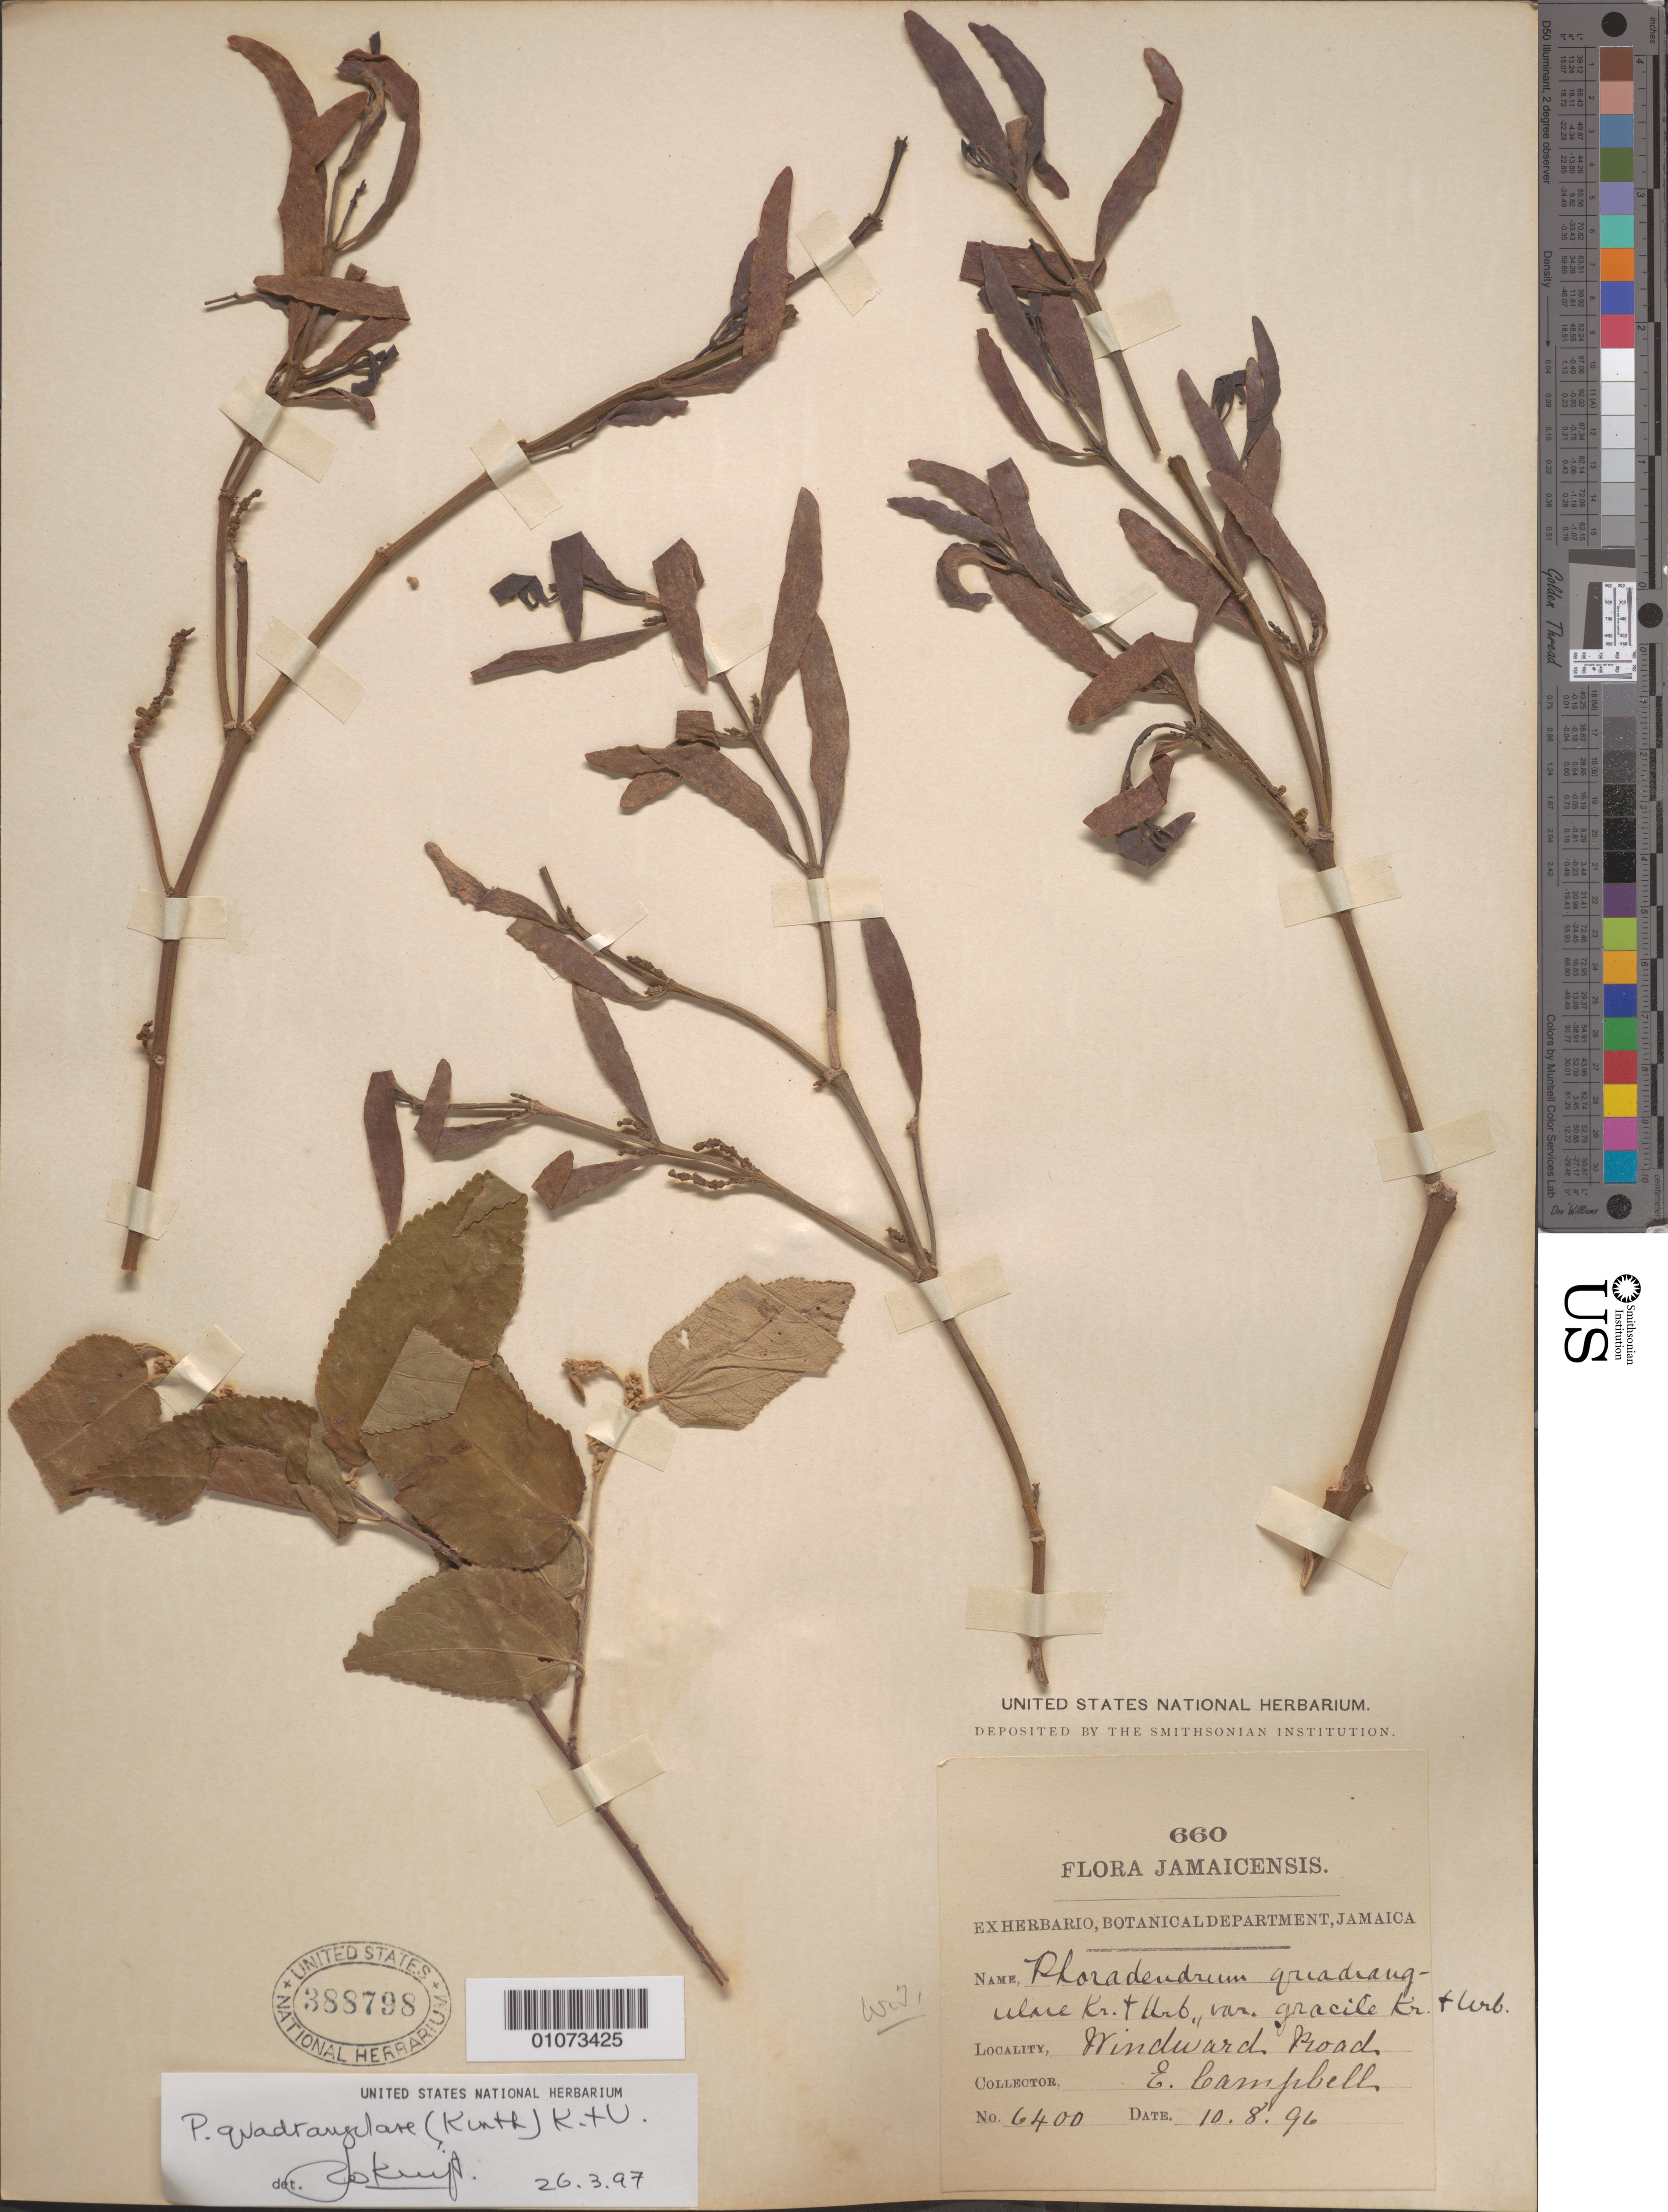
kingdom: Plantae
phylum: Tracheophyta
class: Magnoliopsida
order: Santalales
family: Viscaceae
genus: Phoradendron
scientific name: Phoradendron quadrangulare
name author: (Kunth) Griseb.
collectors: E. Campbell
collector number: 6400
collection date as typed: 10 Aug 1896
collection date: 1896-08-10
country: Jamaica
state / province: Kingston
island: Jamaica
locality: Windward Road.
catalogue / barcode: US 388798